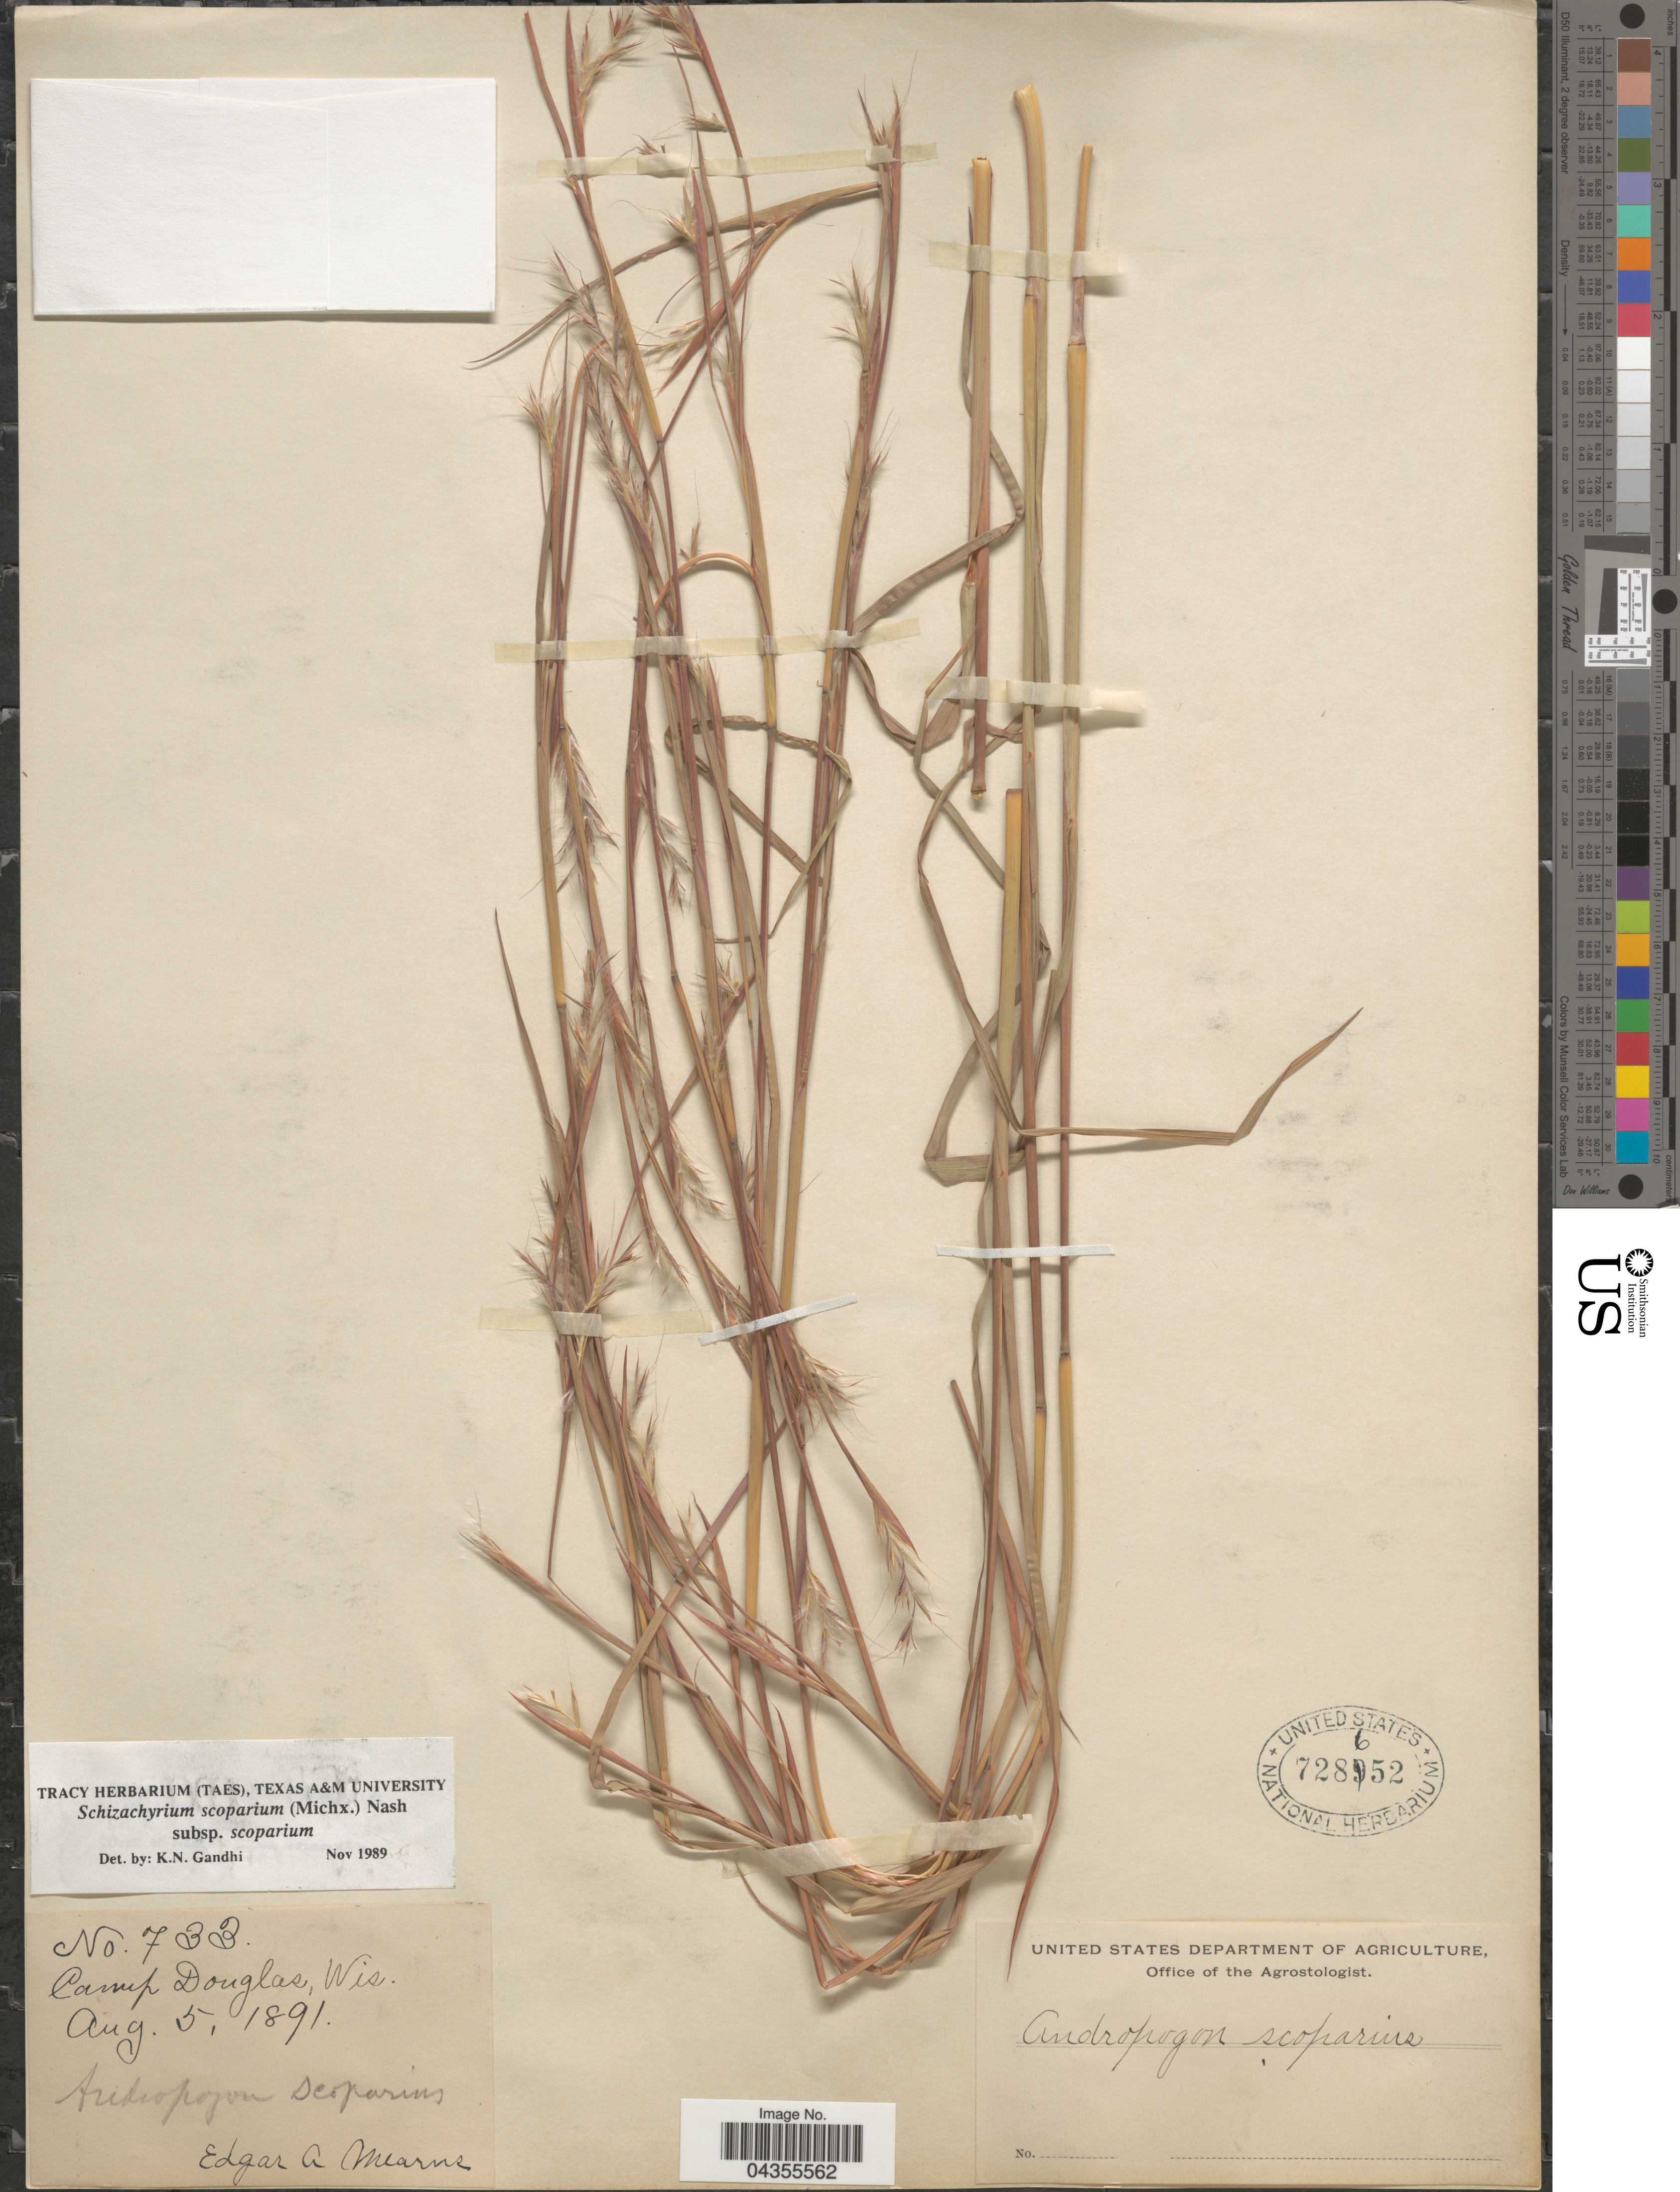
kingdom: Plantae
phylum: Tracheophyta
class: Liliopsida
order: Poales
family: Poaceae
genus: Schizachyrium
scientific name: Schizachyrium scoparium var. scoparium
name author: (Michx.) Nash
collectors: E. A. Mearns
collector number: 733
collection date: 1891-08-05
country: United States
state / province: Wisconsin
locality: Camp Douglas.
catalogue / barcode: US 728652